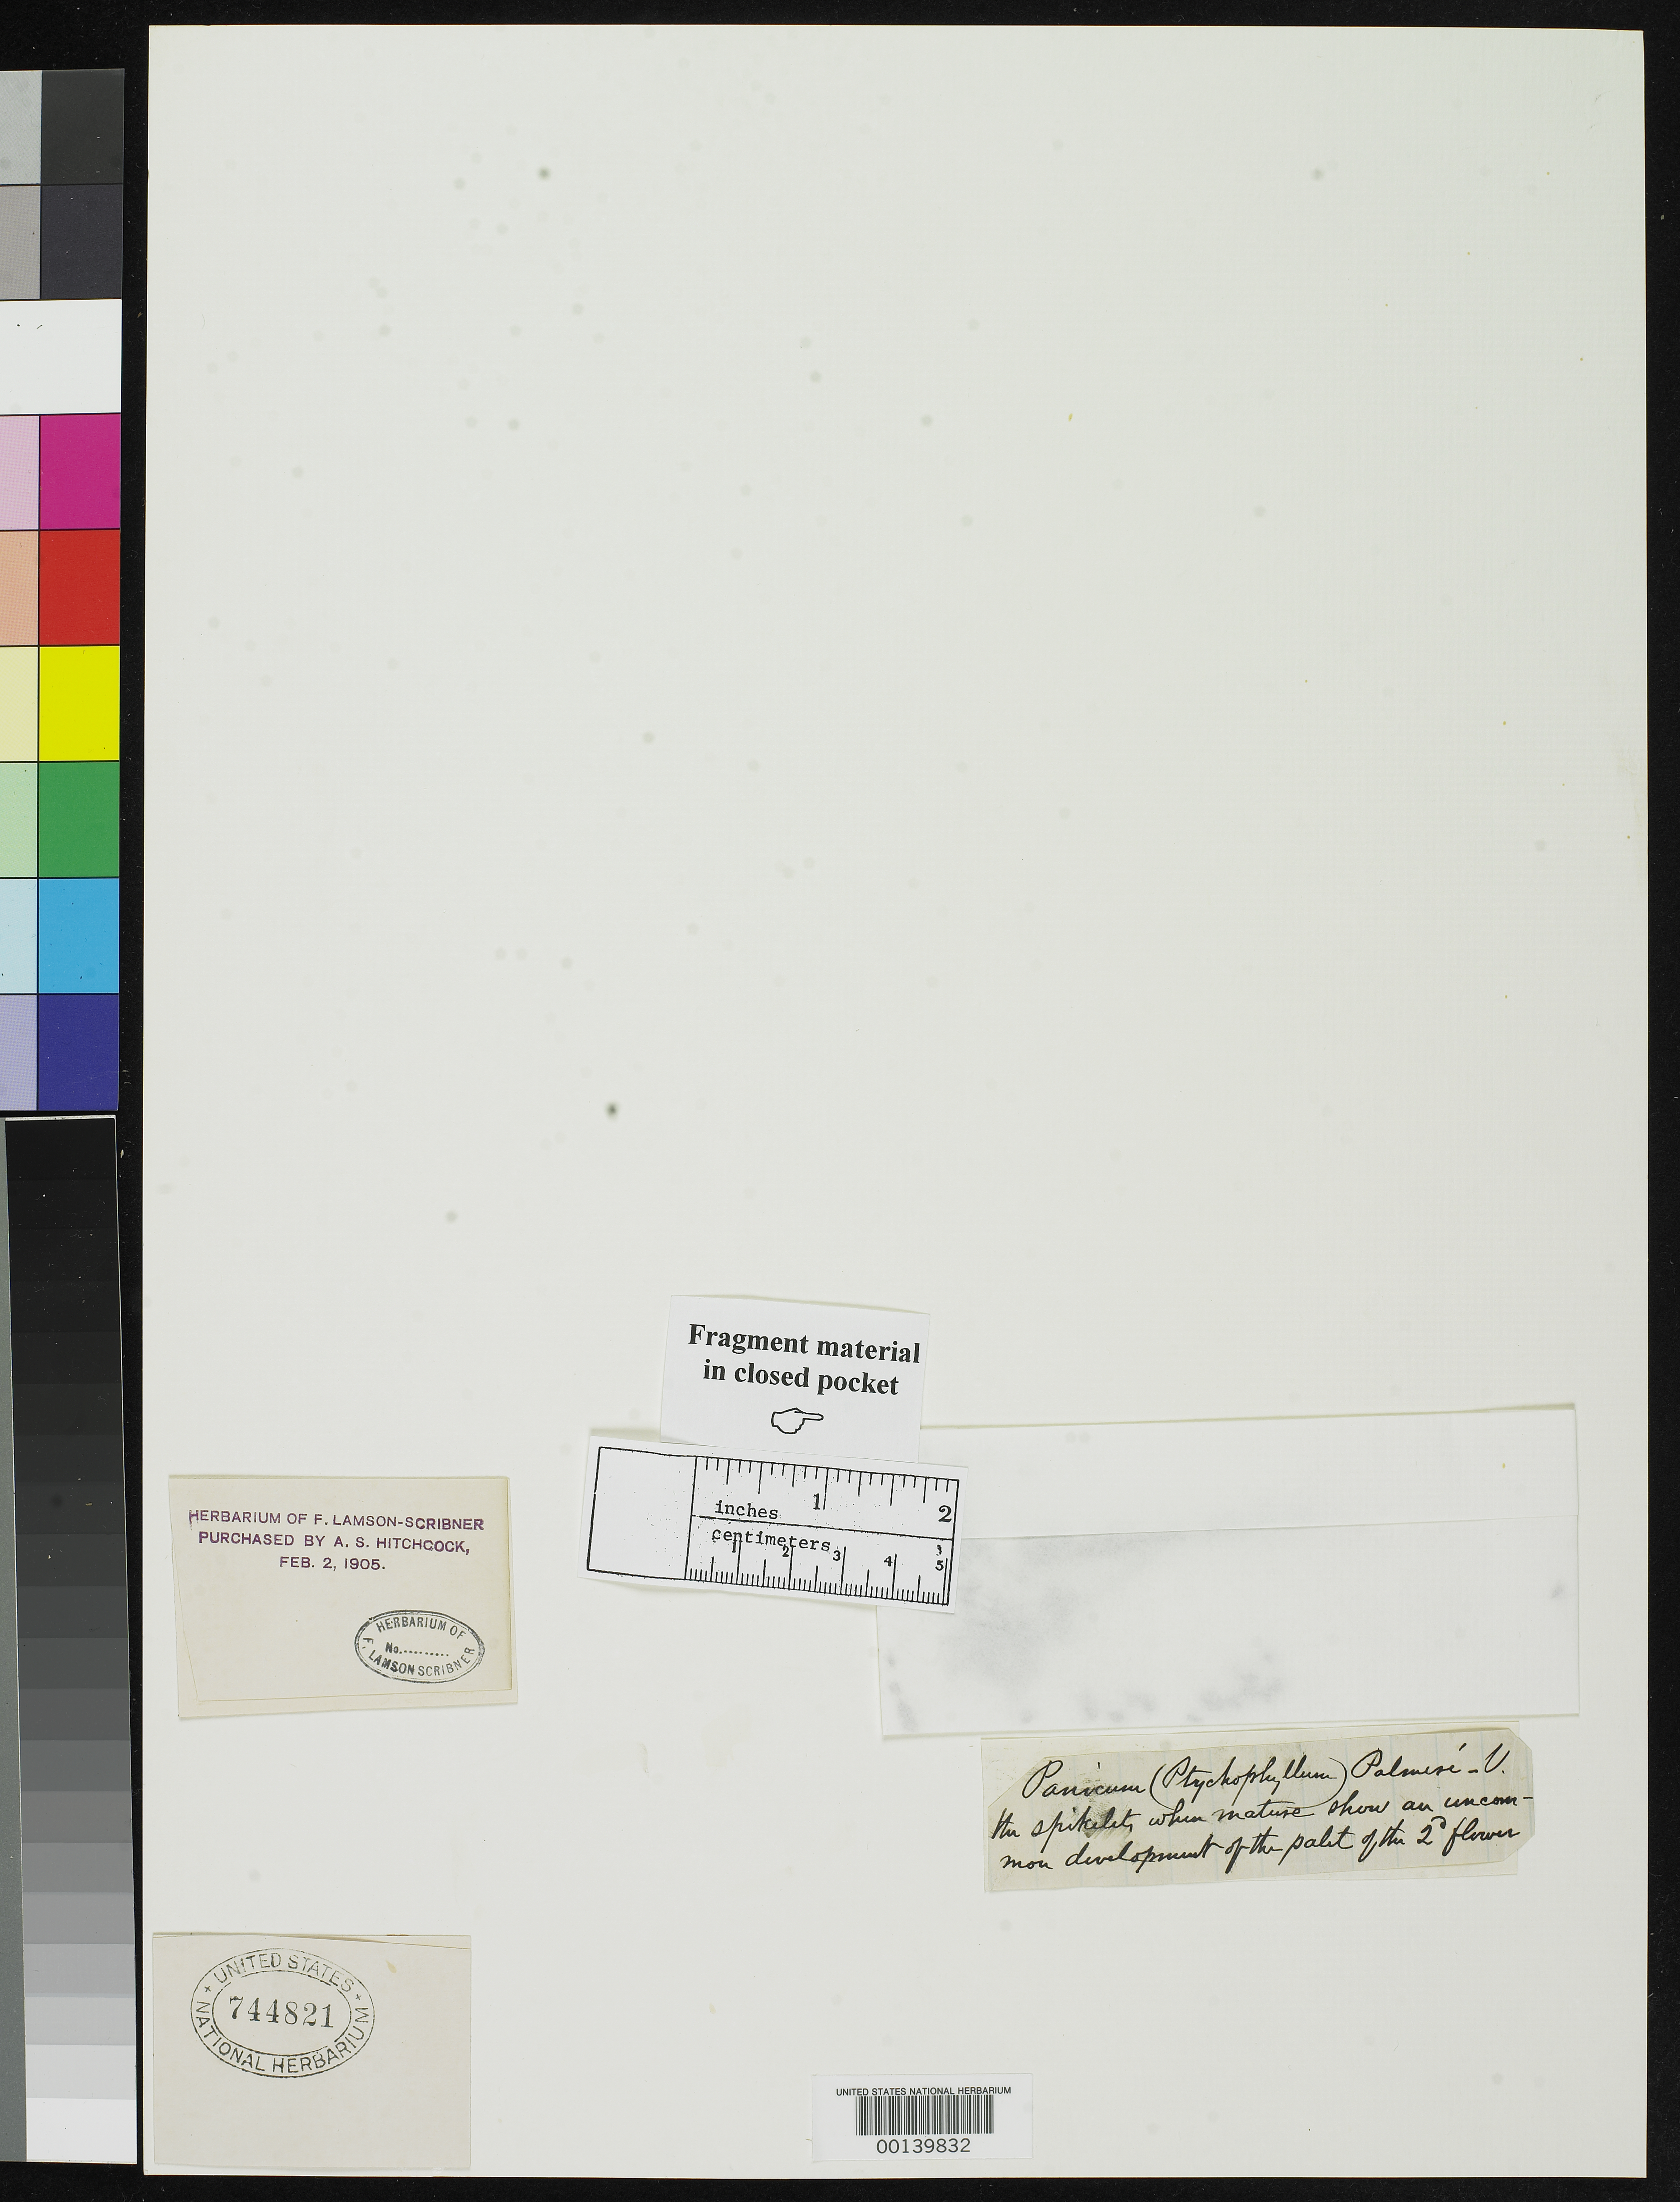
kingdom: Plantae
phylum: Tracheophyta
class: Liliopsida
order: Poales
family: Poaceae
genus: Panicum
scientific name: Panicum palmeri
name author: Vasey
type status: Type Fragment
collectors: E. Palmer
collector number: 372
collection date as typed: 1886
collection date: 1886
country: Mexico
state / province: Jalisco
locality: Tequila.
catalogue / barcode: US 744821